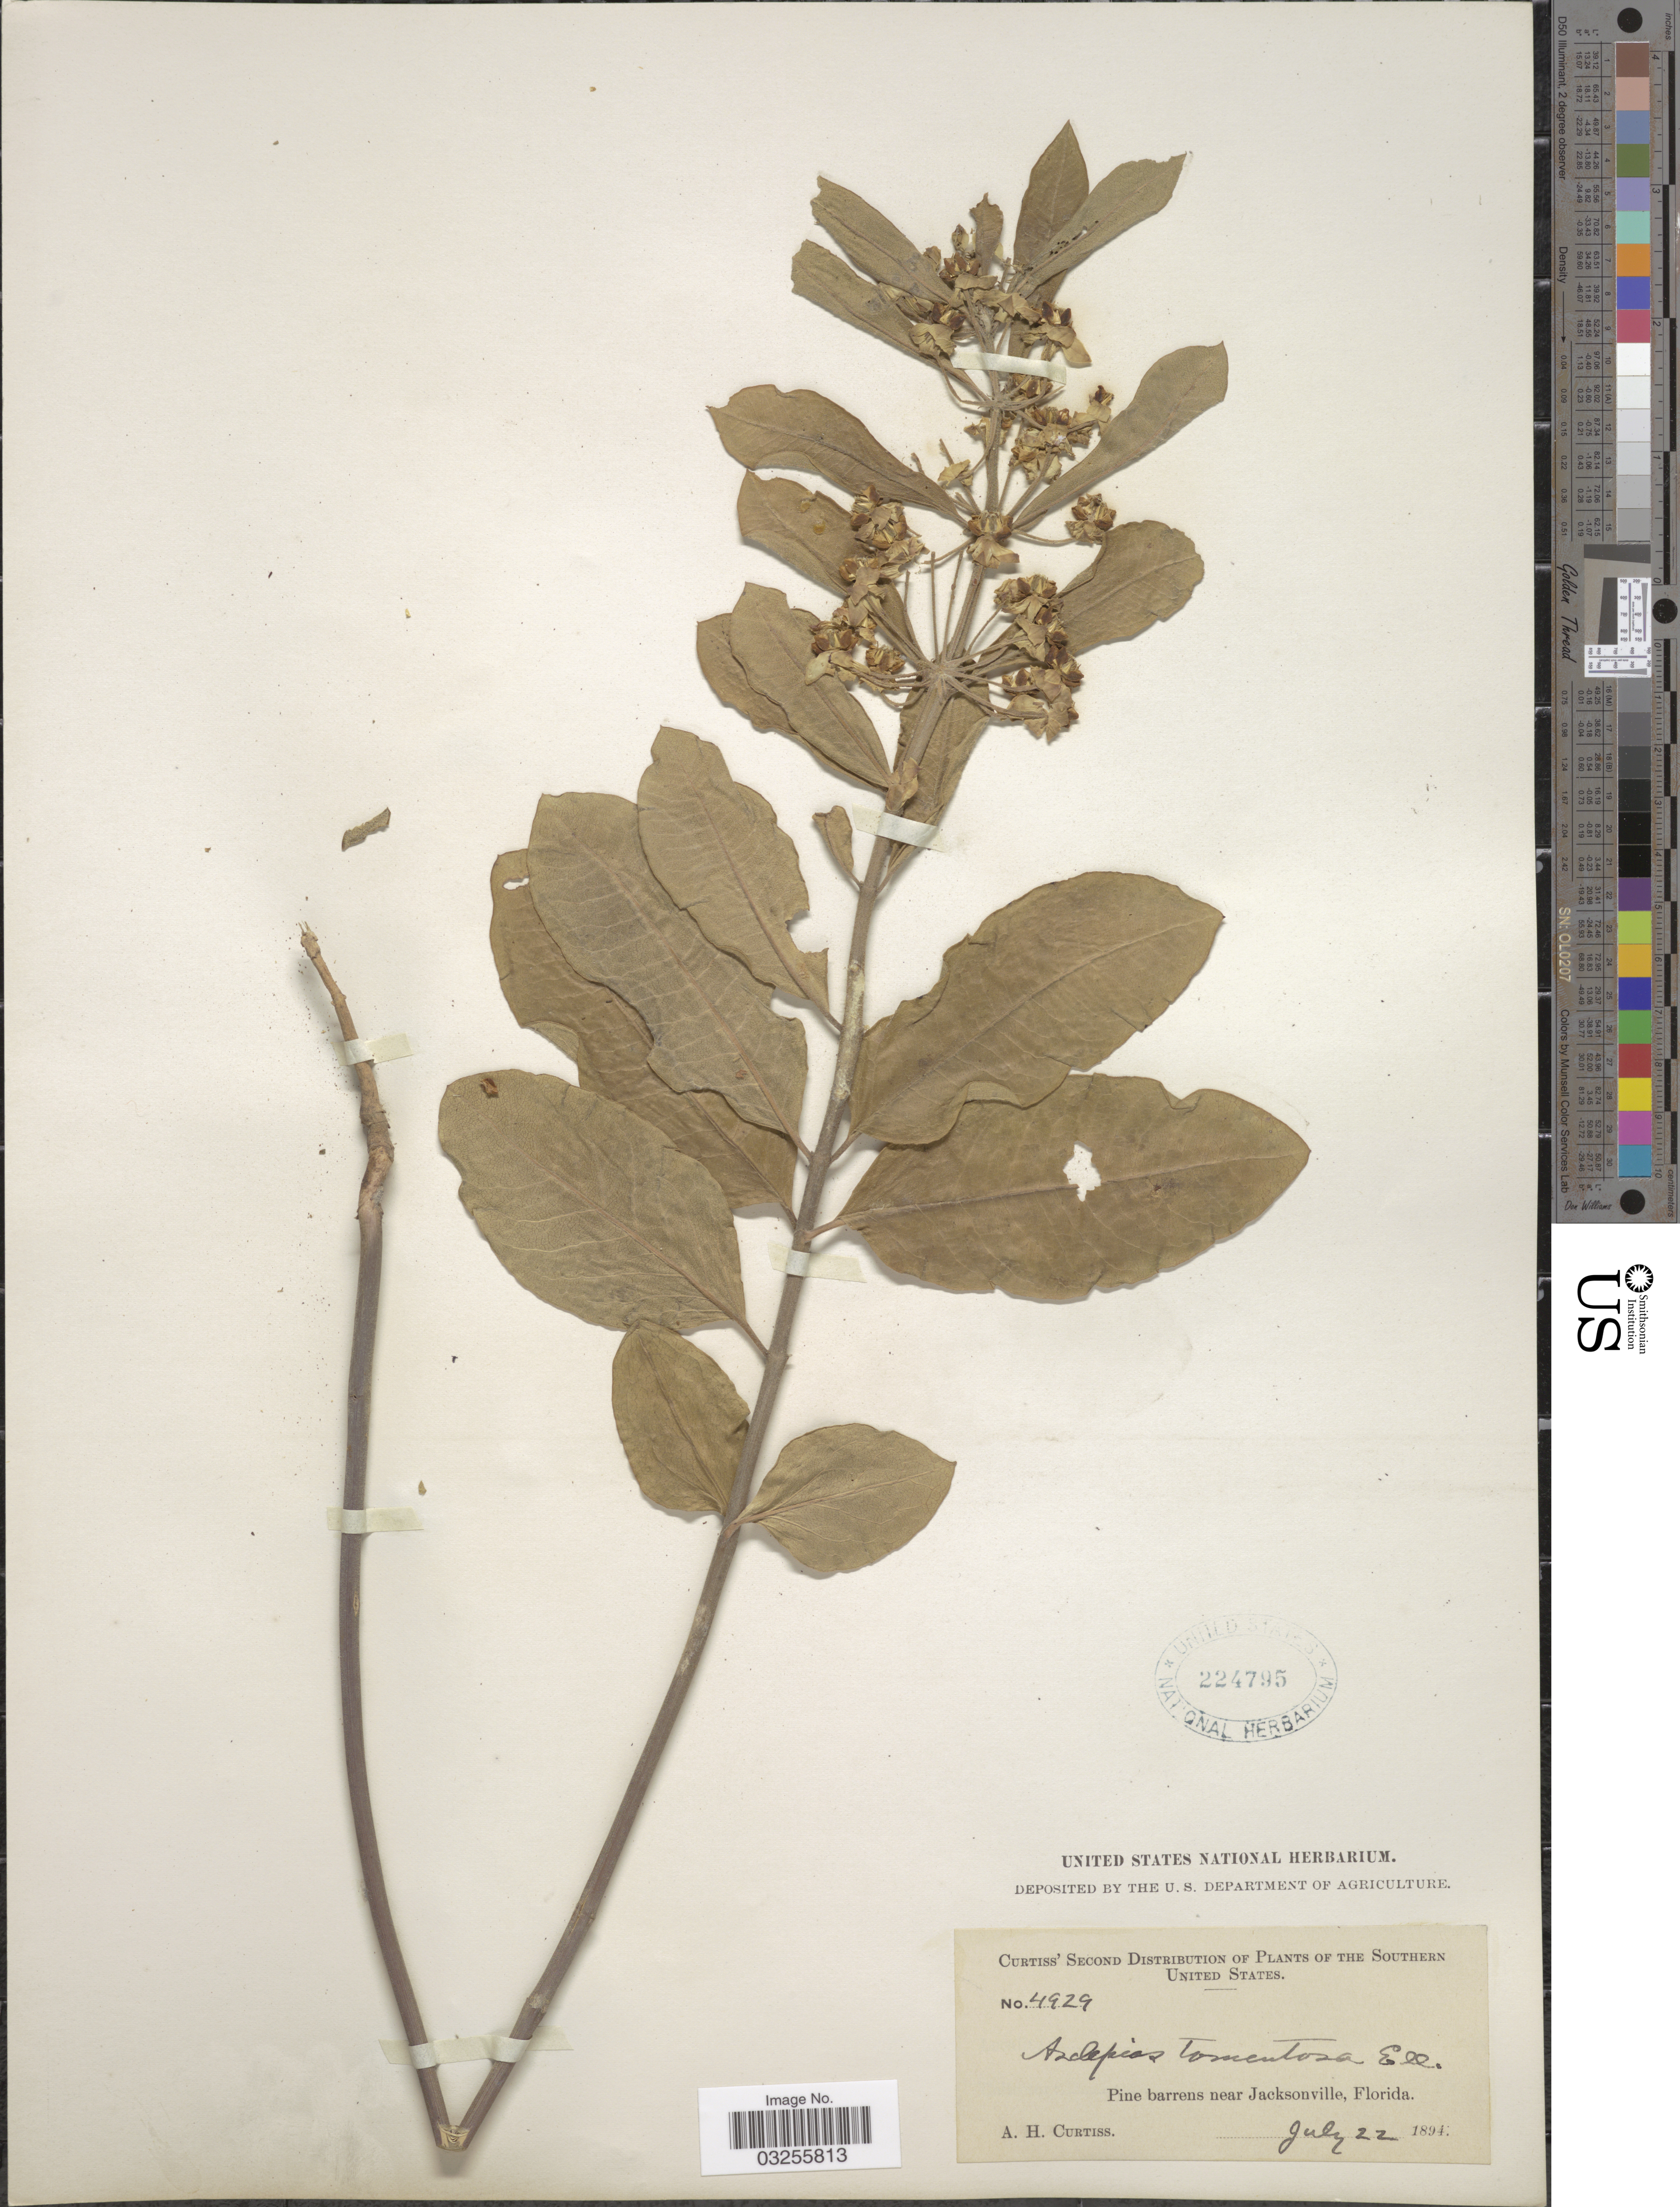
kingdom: Plantae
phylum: Tracheophyta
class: Magnoliopsida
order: Gentianales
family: Apocynaceae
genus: Asclepias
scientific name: Asclepias tomentosa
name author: Elliott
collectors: A. H. Curtiss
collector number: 4929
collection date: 1894-07-22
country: United States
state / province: Florida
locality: Southern United States, near Jacksonville.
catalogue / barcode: US 224795